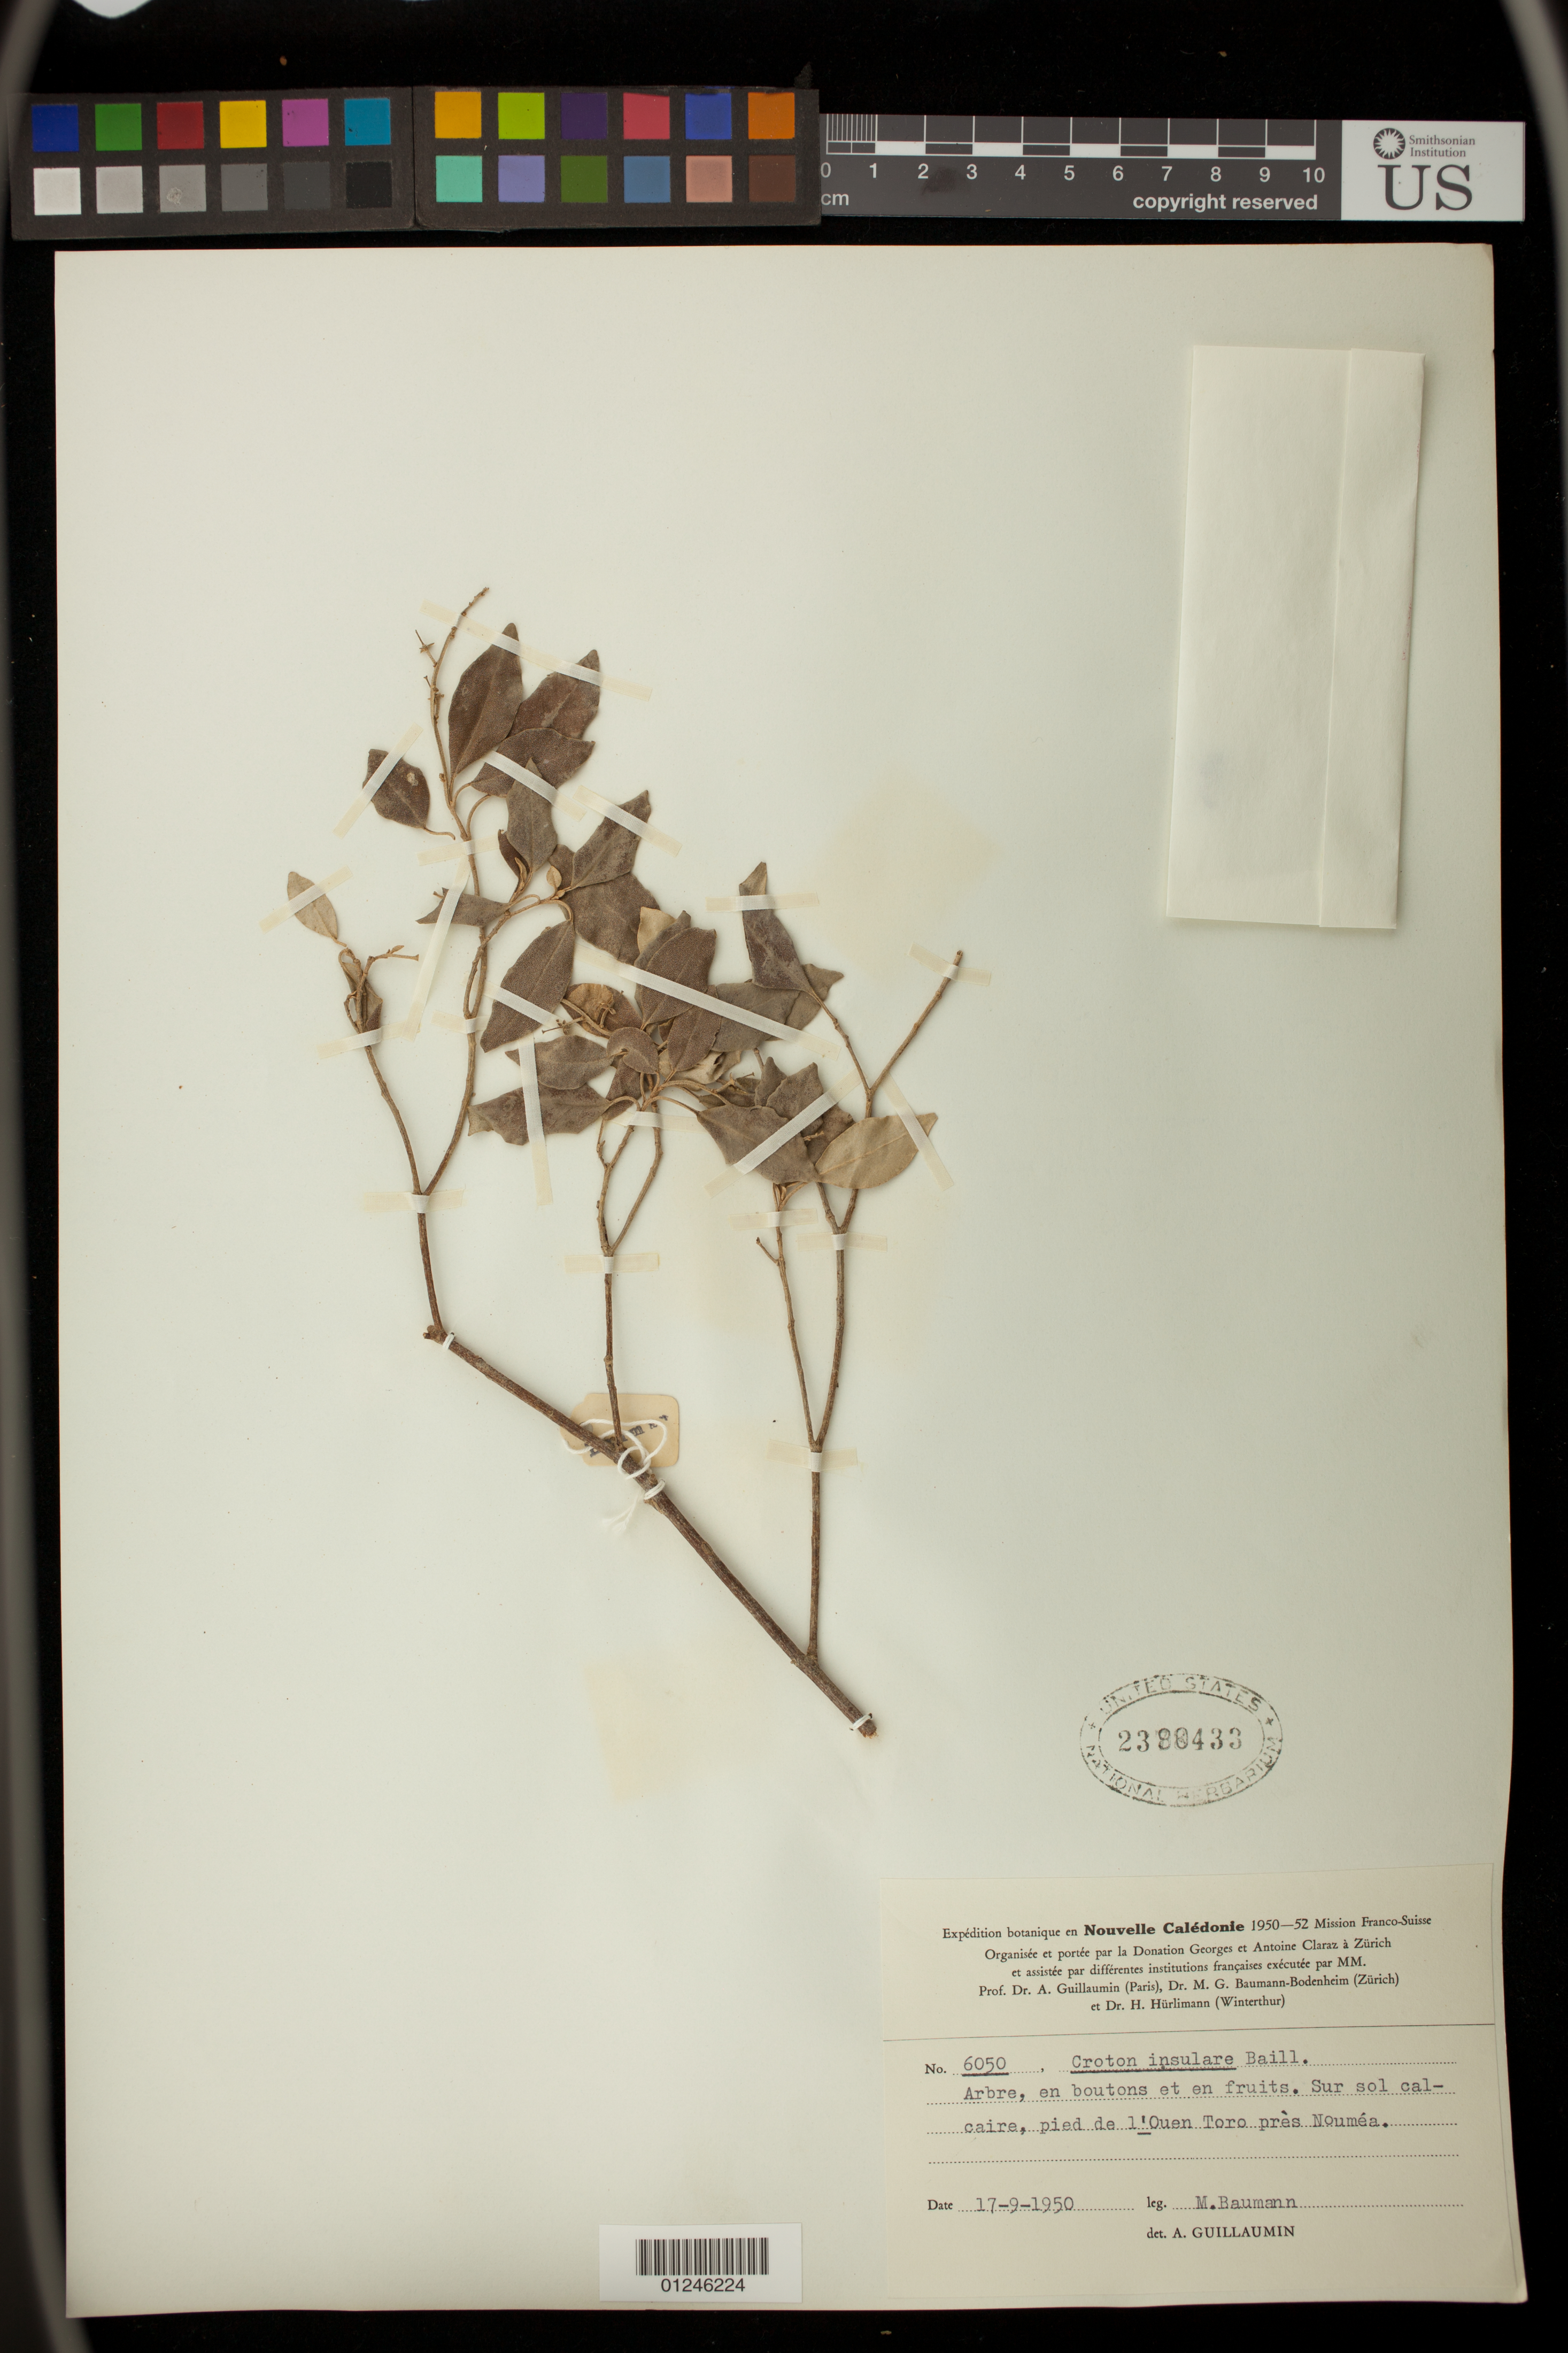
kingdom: Plantae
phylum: Tracheophyta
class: Magnoliopsida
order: Malpighiales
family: Euphorbiaceae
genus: Croton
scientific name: Croton insularis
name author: Baill.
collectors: A. Guillaumin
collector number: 6050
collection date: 1950-09-17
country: New Caledonia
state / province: South Province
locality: pied de l'Ouen Toro pres Noumea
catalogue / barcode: US 2380433